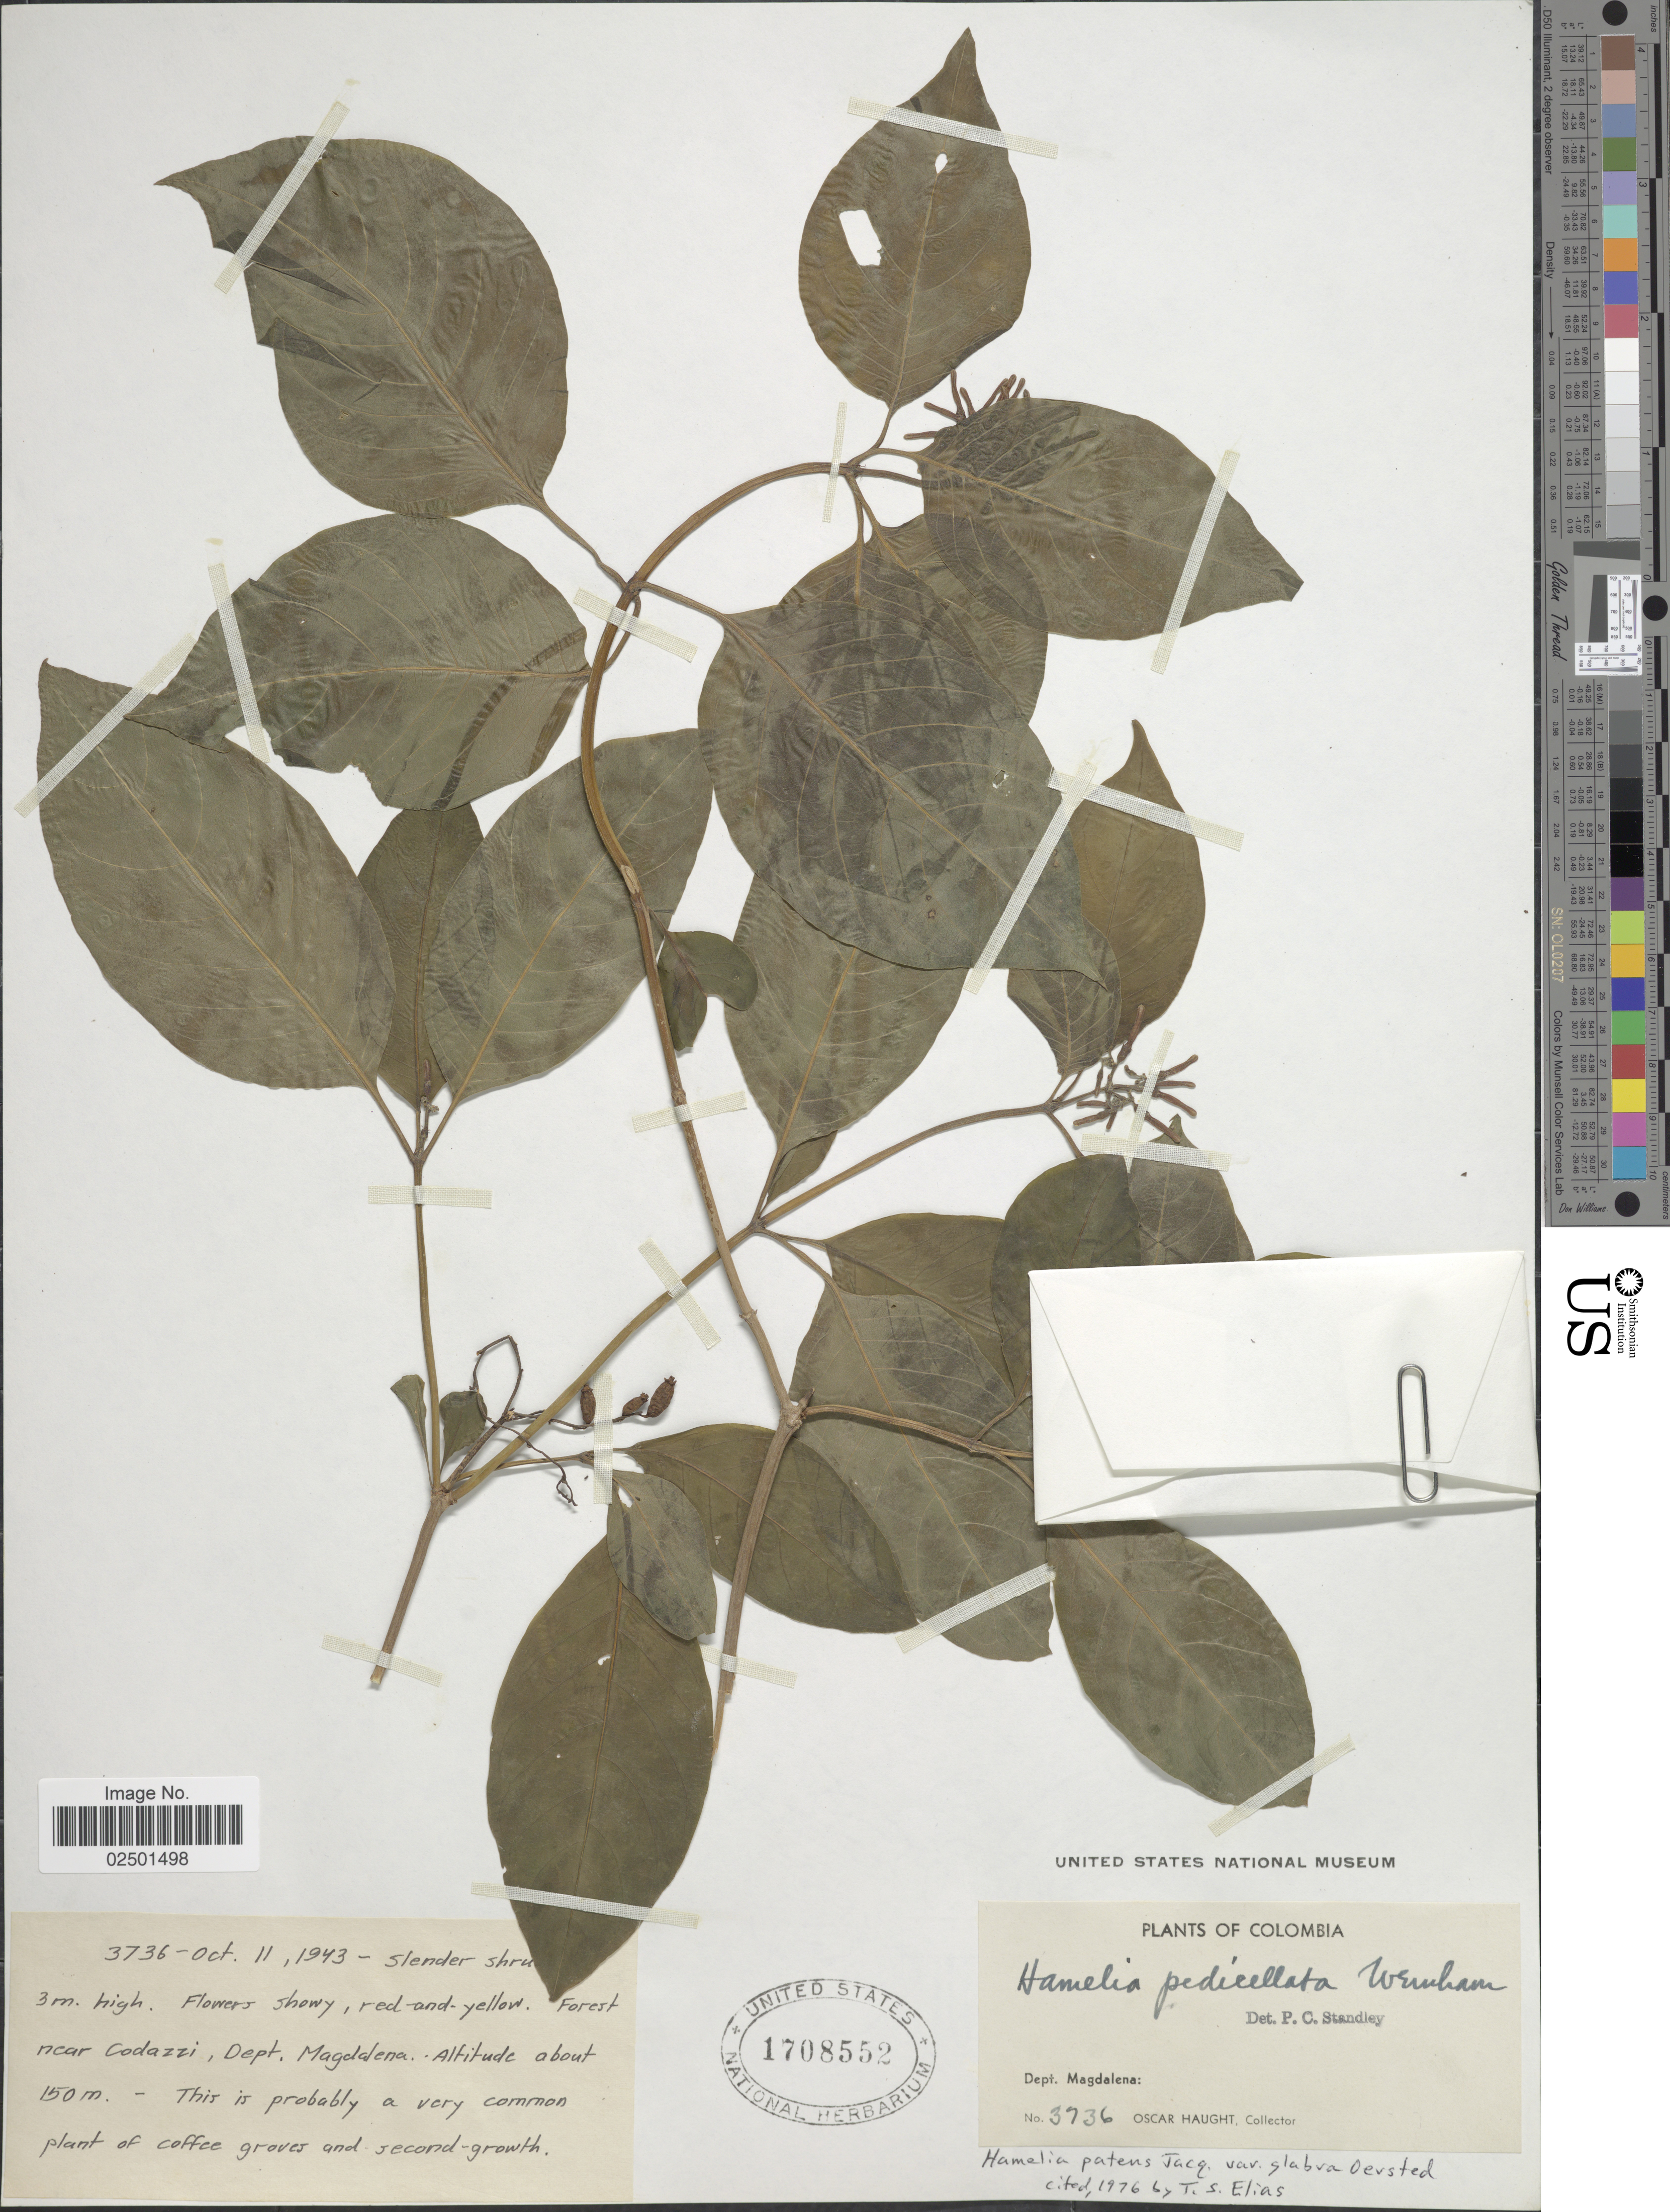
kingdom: Plantae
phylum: Tracheophyta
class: Magnoliopsida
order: Gentianales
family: Rubiaceae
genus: Hamelia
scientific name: Hamelia patens var. glabra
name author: Oerst.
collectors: O. Haught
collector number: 3736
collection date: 1943-10-11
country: Colombia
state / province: Magdalena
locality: Forest near Codazzi, Dept. Magdalena.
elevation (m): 150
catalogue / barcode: US 1708552